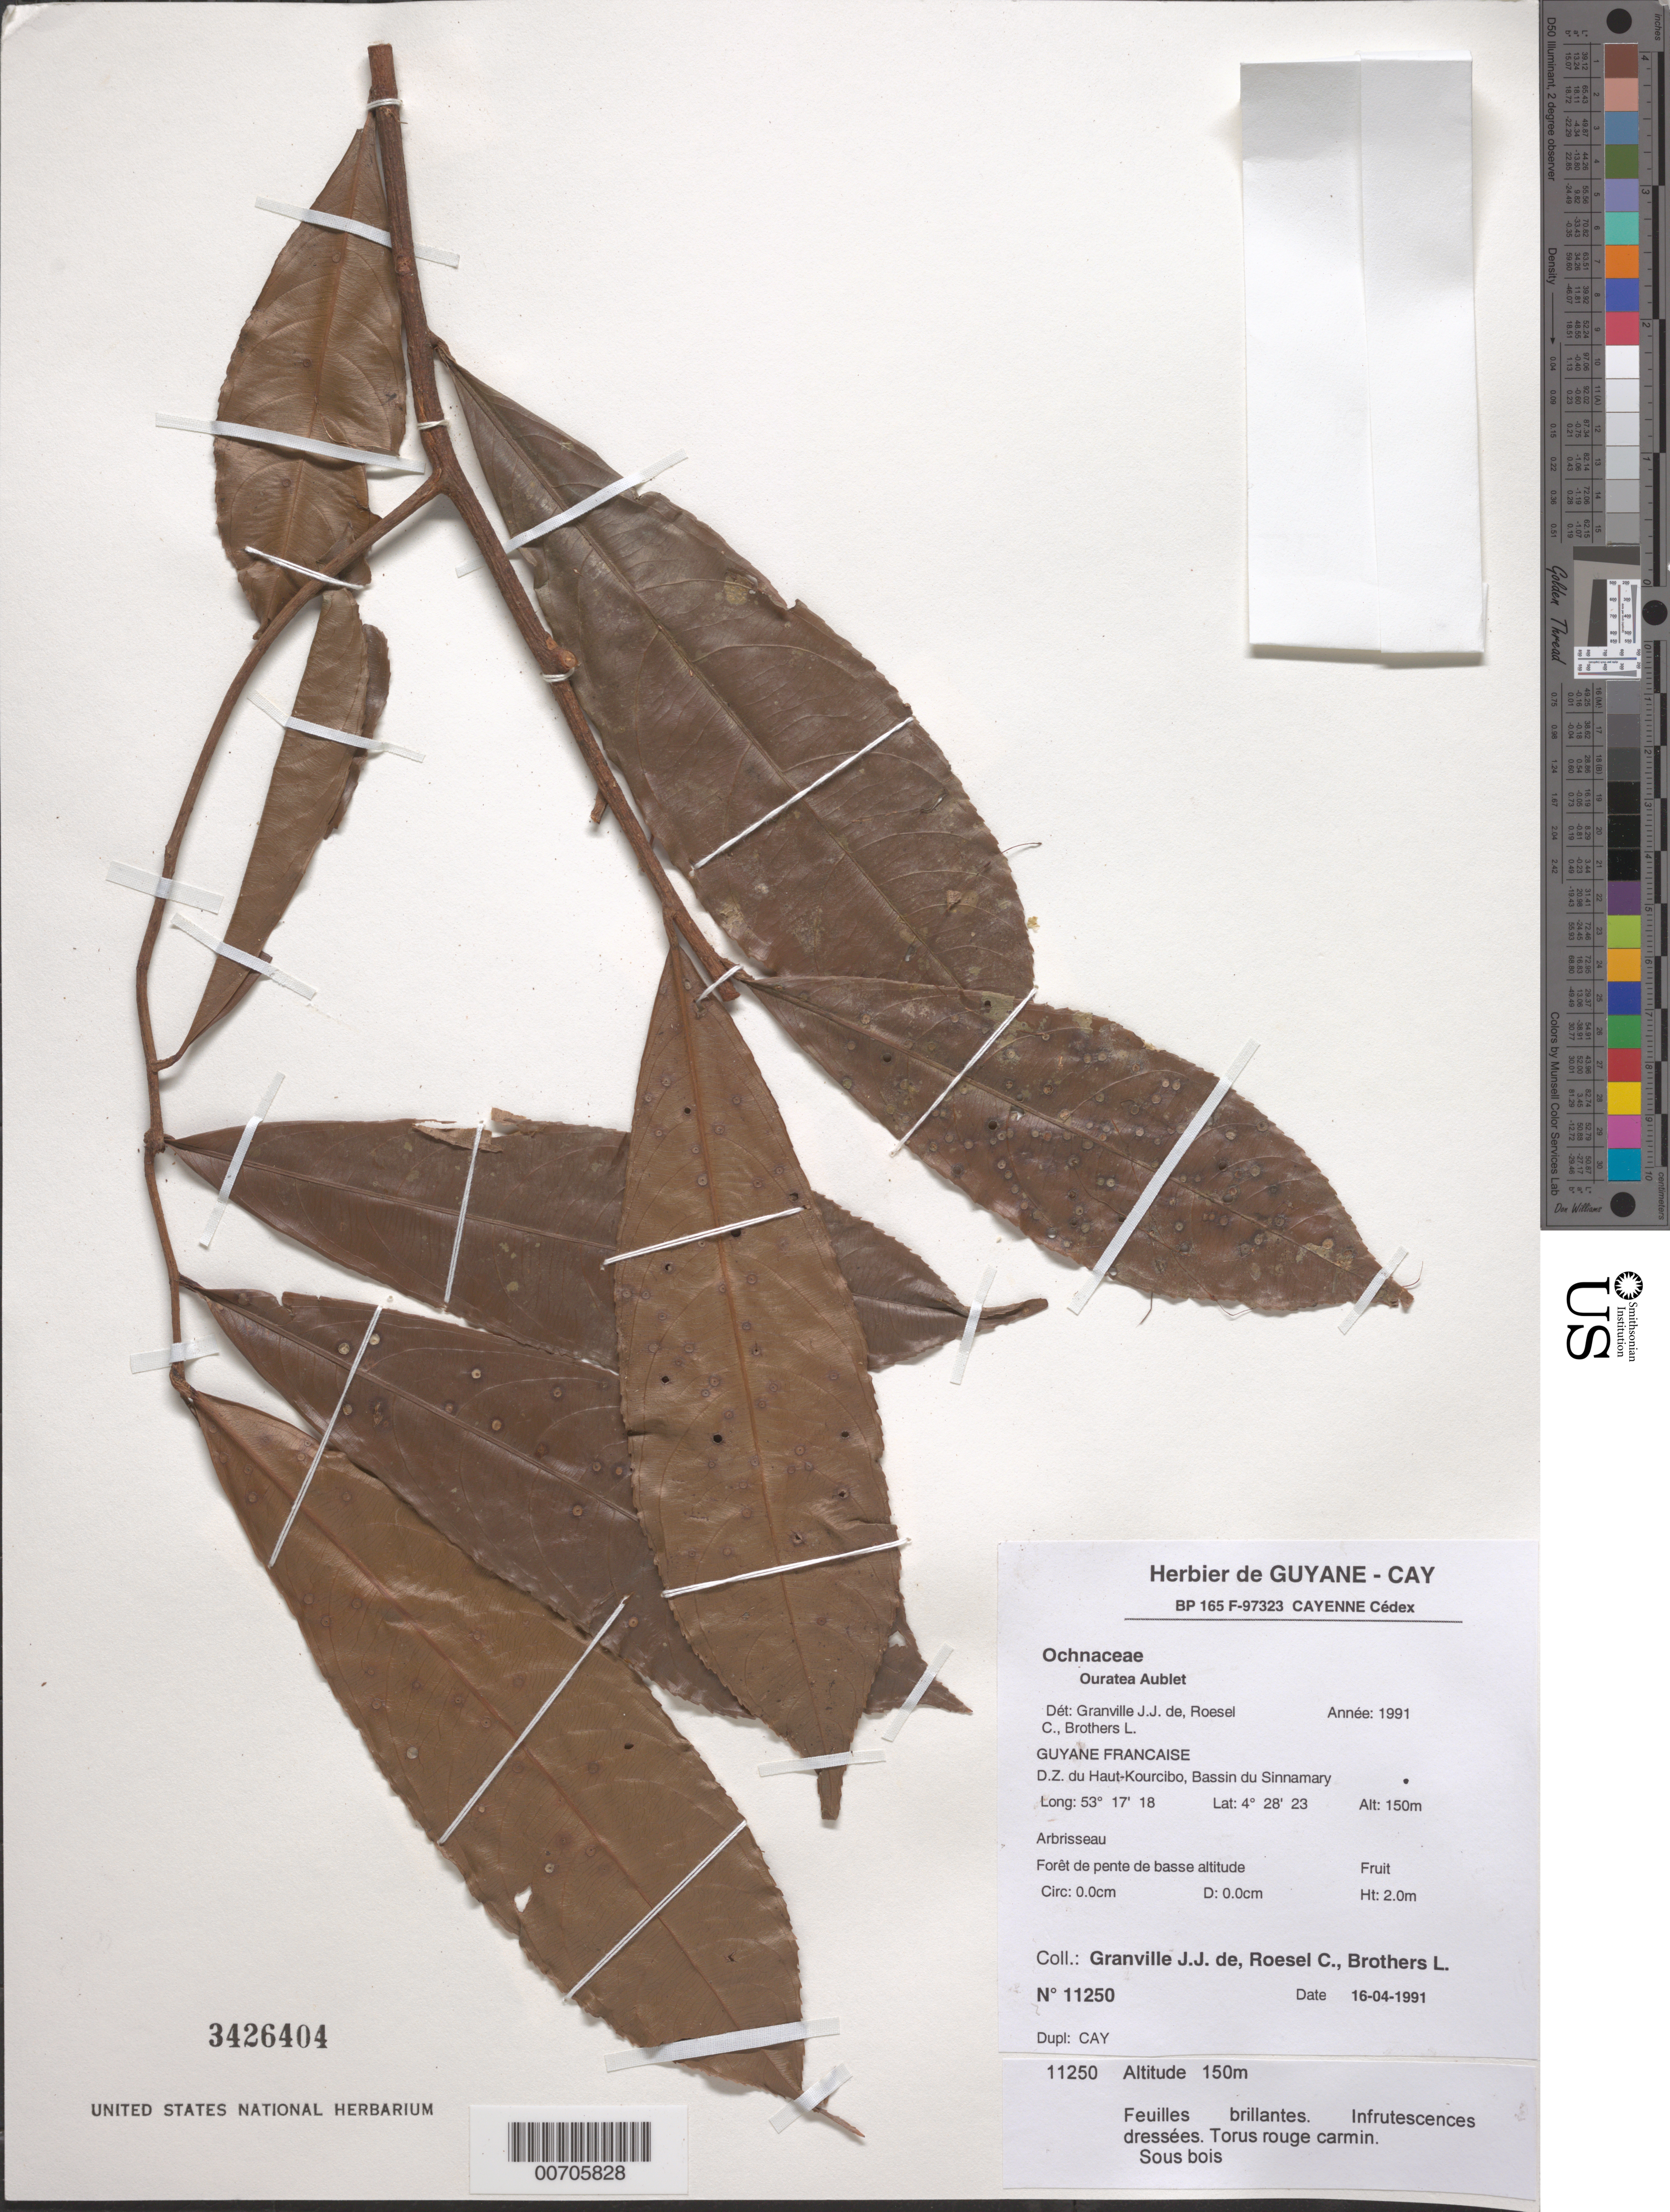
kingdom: Plantae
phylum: Tracheophyta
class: Magnoliopsida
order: Malpighiales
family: Ochnaceae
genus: Ouratea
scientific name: Ouratea sp.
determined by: Granville, J. J.; Roesel, C. S.; Brothers, Leslie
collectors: J.-J. de Granville, C. S. Roesel & L. Brothers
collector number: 11250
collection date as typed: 16-Apr-91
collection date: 1991-04-16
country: French Guiana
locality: D.Z. du Haut-Kourcibo, Bassin du Sinnamary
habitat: Forêt de pente de basse altitude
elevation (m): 150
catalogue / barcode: US 3426404